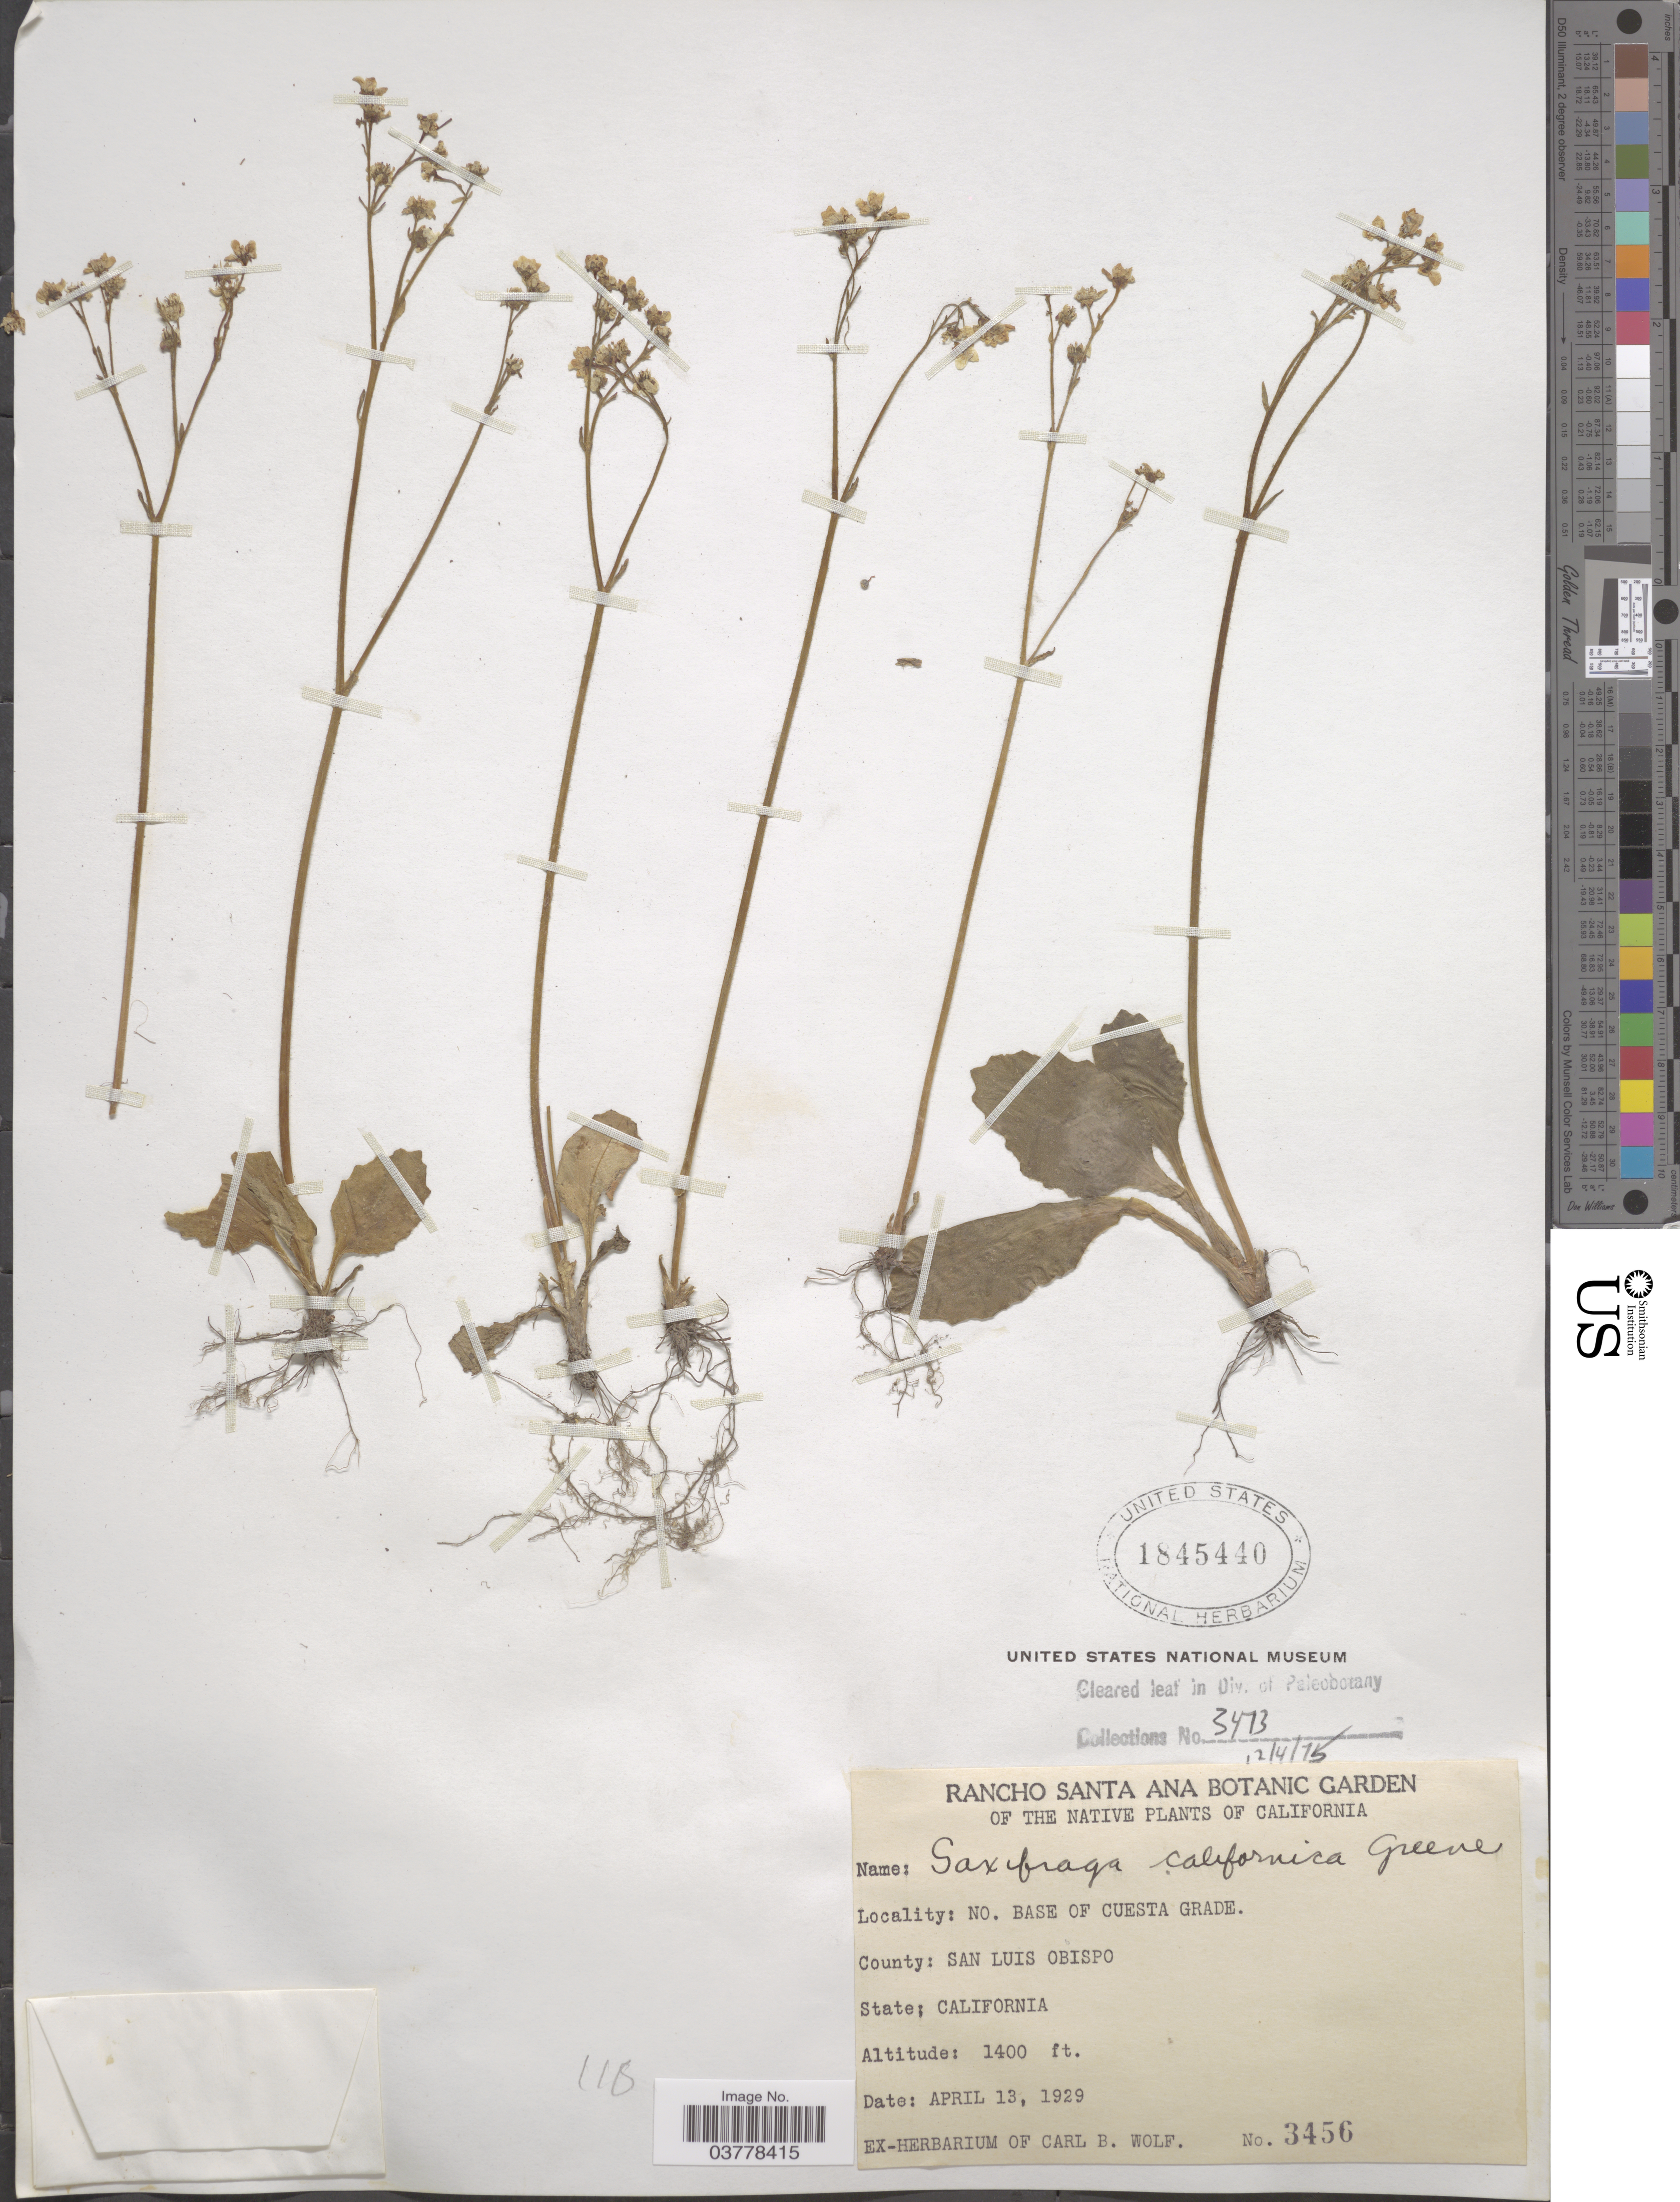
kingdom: Plantae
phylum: Tracheophyta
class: Magnoliopsida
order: Saxifragales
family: Saxifragaceae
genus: Micranthes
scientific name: Micranthes californica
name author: (Greene) Small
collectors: ex herb. Carl B. Wolf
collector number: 3456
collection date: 1929-04-13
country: United States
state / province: California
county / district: San Luis Obispo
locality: Rancho Santa Ana Botanic Garden? No. base of Cuesta Grade. County: San Luis Obispo.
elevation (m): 427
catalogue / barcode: US 1845440